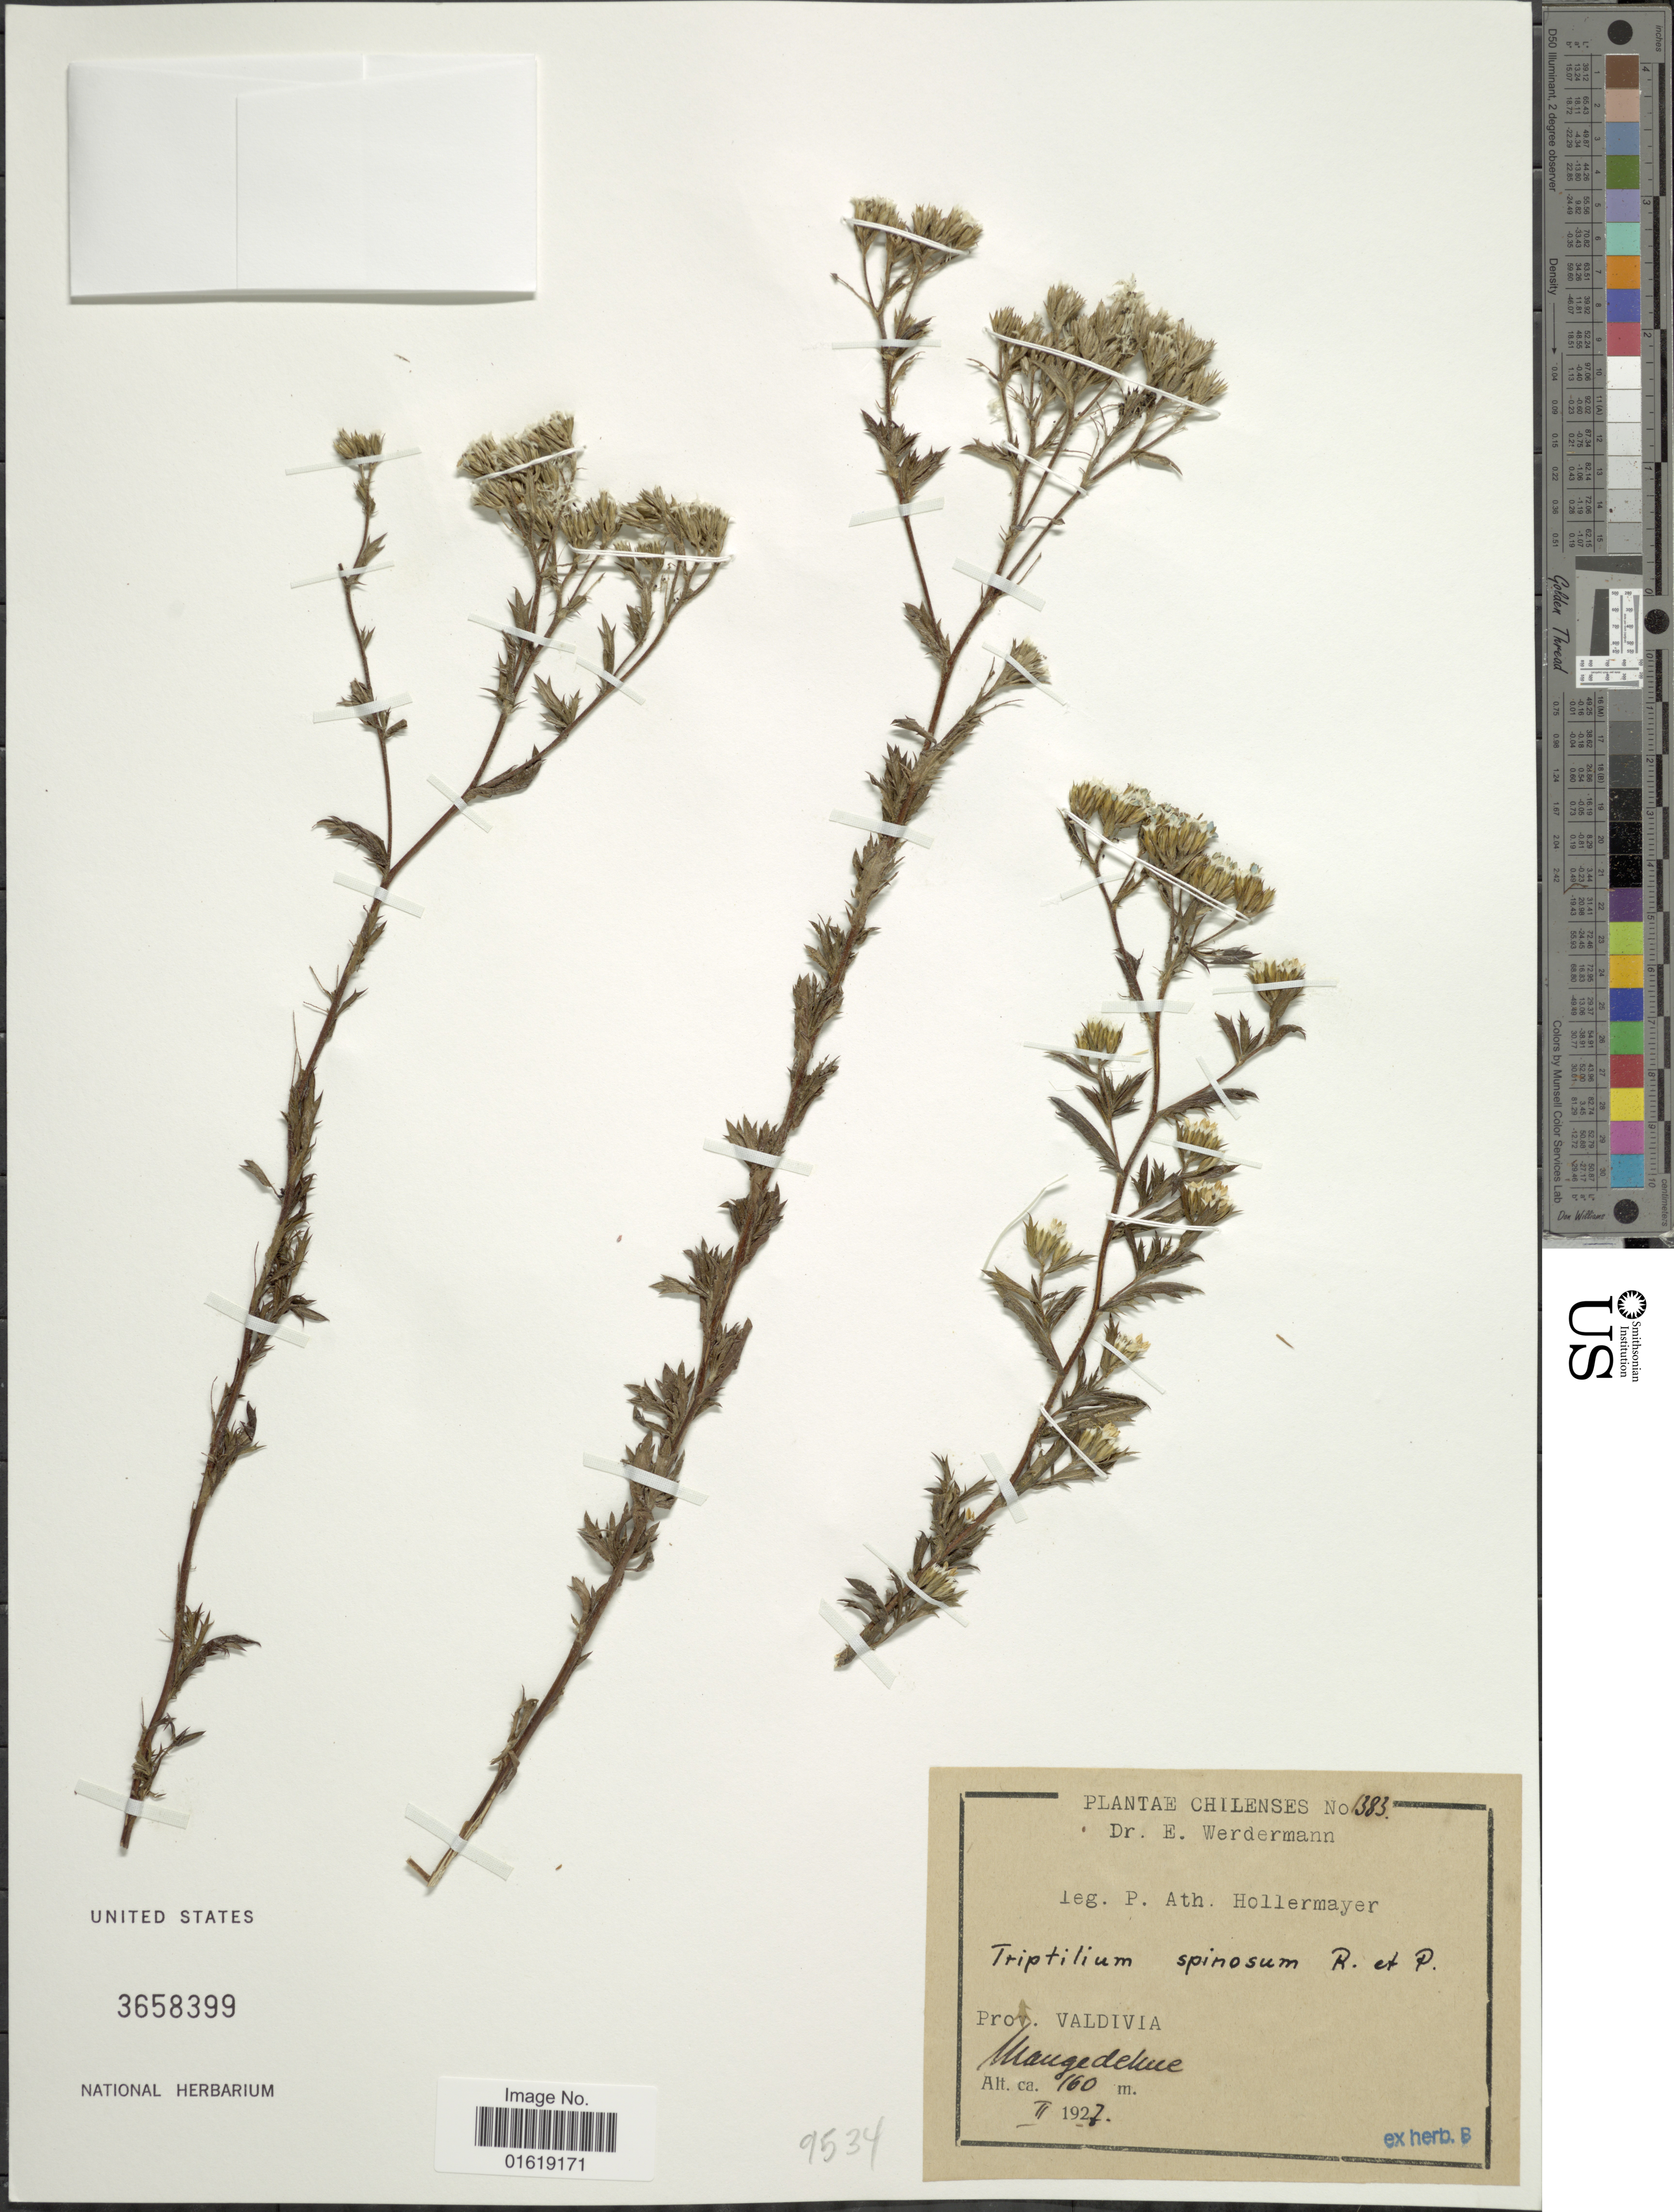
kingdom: Plantae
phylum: Tracheophyta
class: Magnoliopsida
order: Asterales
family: Asteraceae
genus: Triptilion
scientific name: Triptilion spinosum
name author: Ruiz & Pav.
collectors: P. Hollermayer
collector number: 1383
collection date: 1927-02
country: Chile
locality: Prov. Valdivia. Mangedehue.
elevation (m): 160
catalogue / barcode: US 3658399